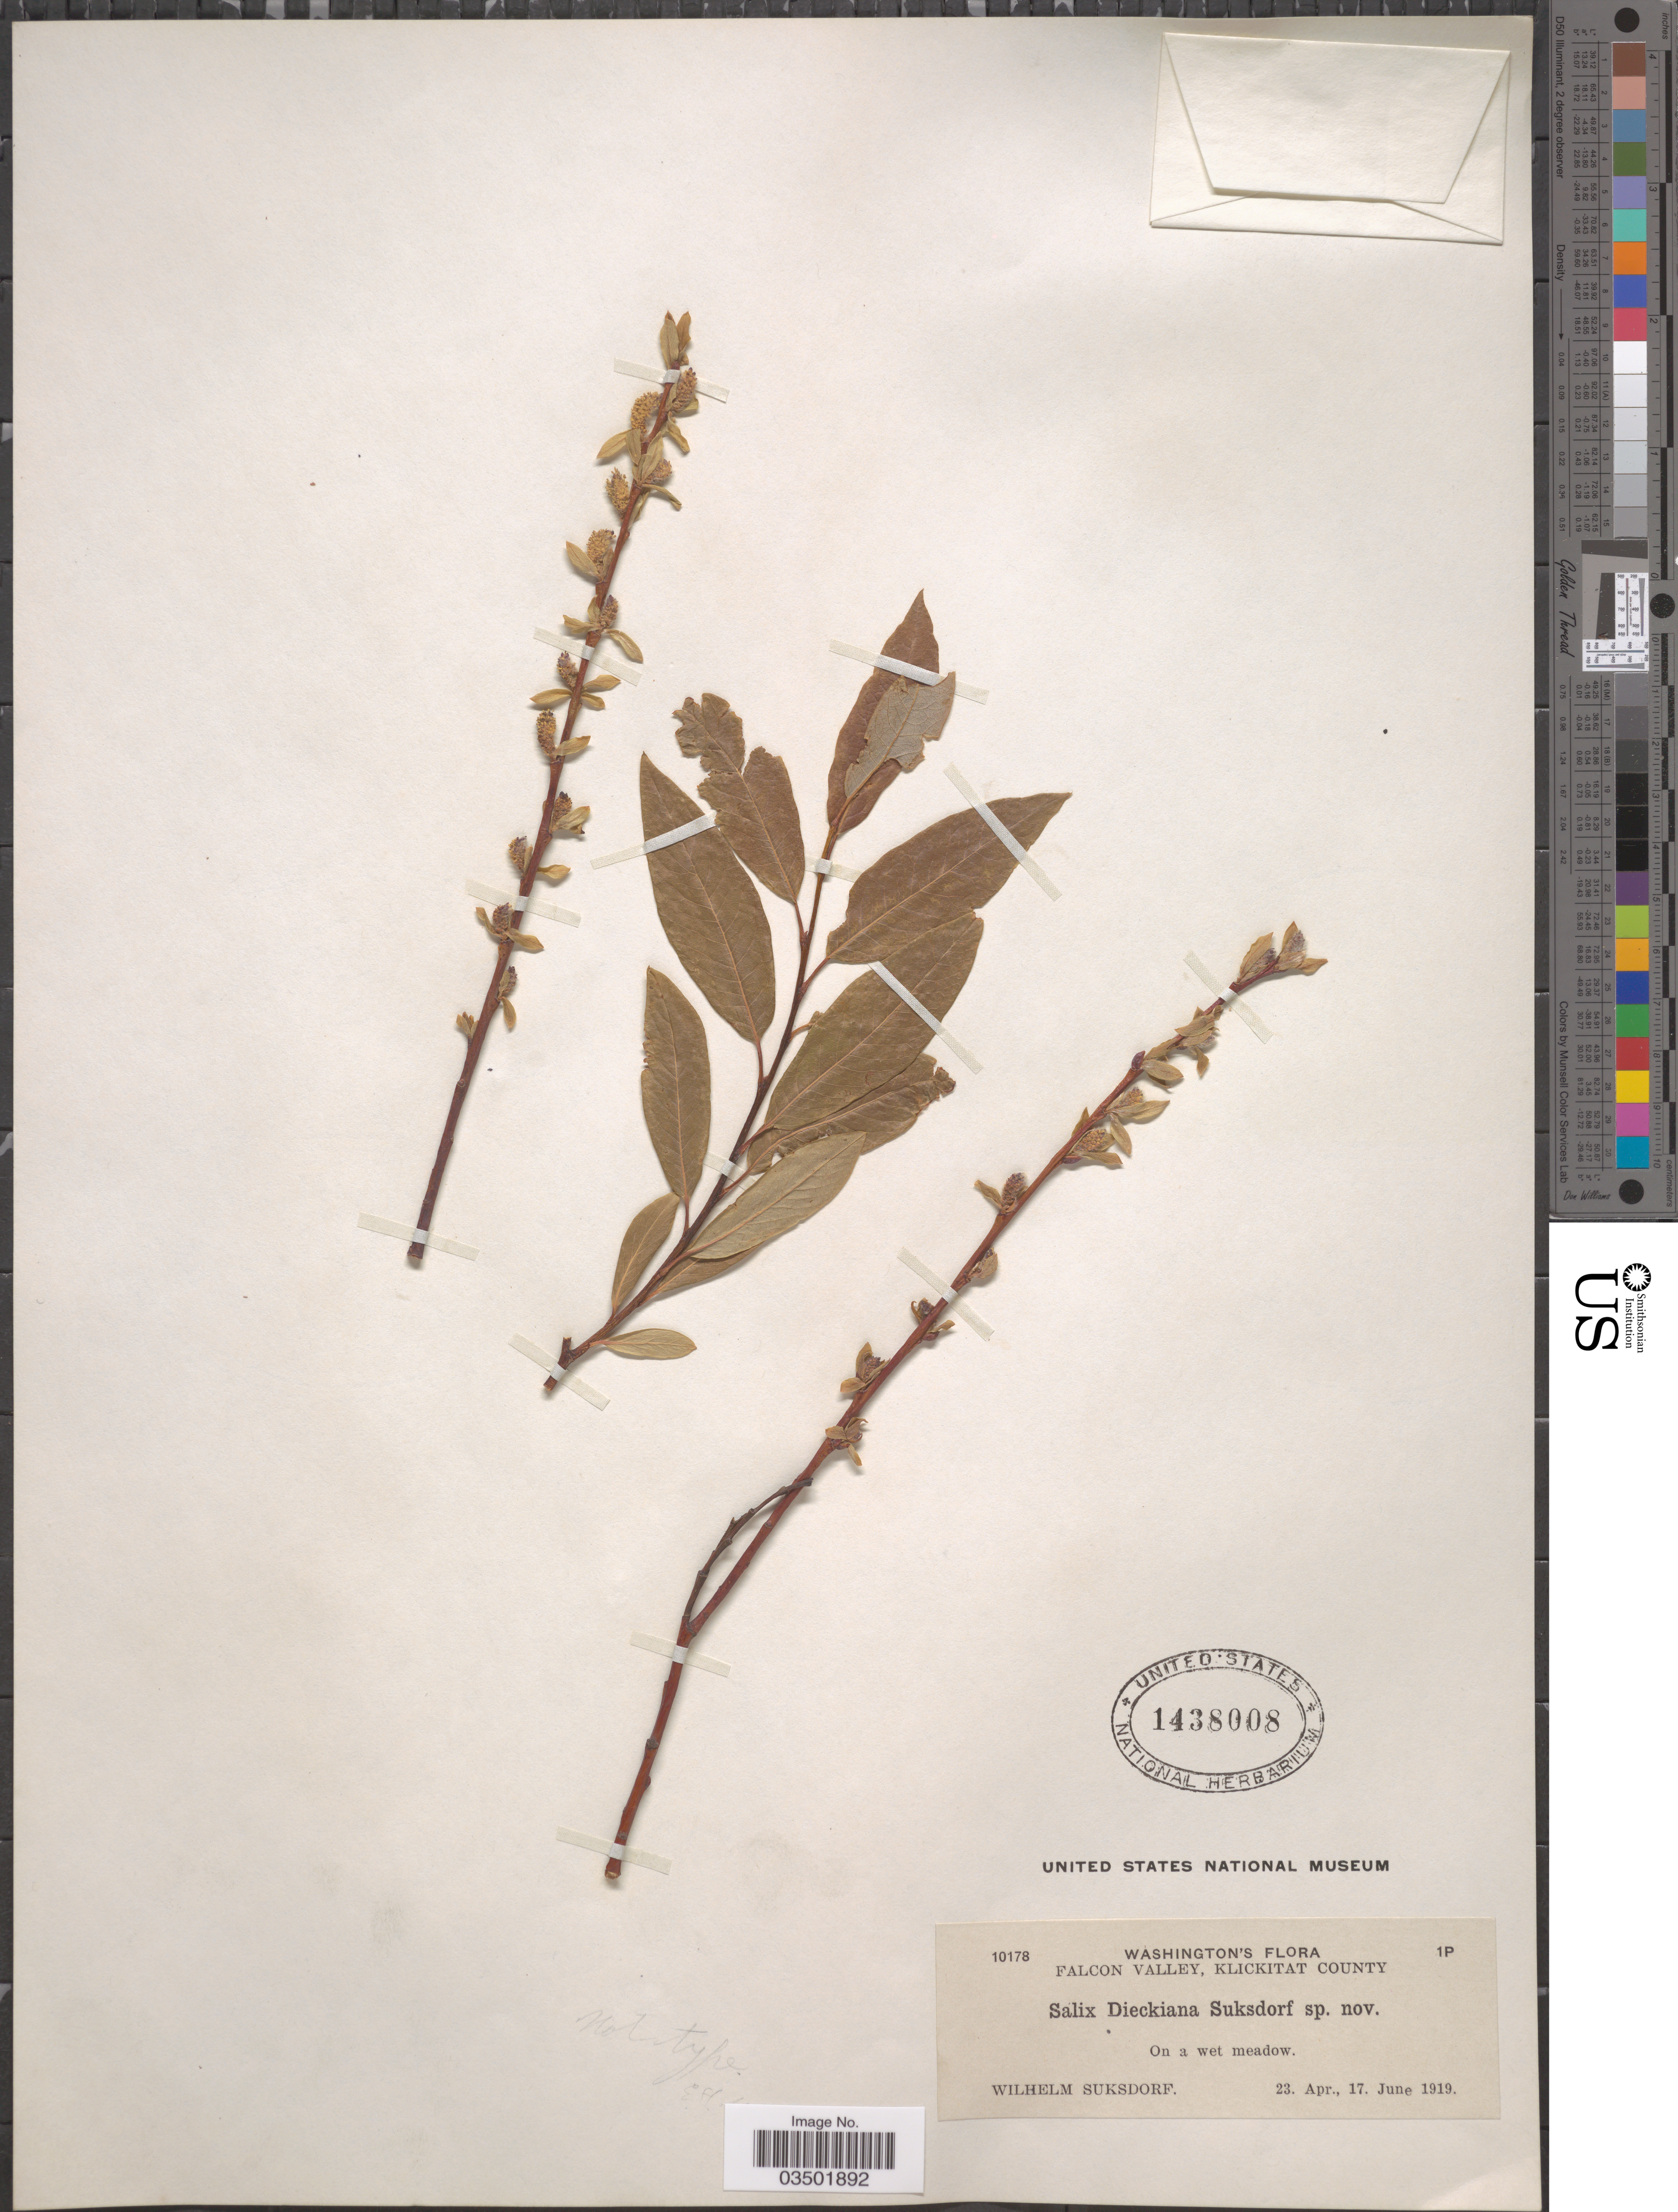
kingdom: Plantae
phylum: Tracheophyta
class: Magnoliopsida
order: Malpighiales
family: Salicaceae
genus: Salix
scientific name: Salix pedicellaris var. hypoglauca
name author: Fernald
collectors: W. N. Suksdorf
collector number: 10178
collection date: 1919-04-23/1919-06-17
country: United States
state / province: Washington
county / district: Klickitat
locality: Falcon Valley, Klickitat County. On a wet meadow.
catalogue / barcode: US 1438008